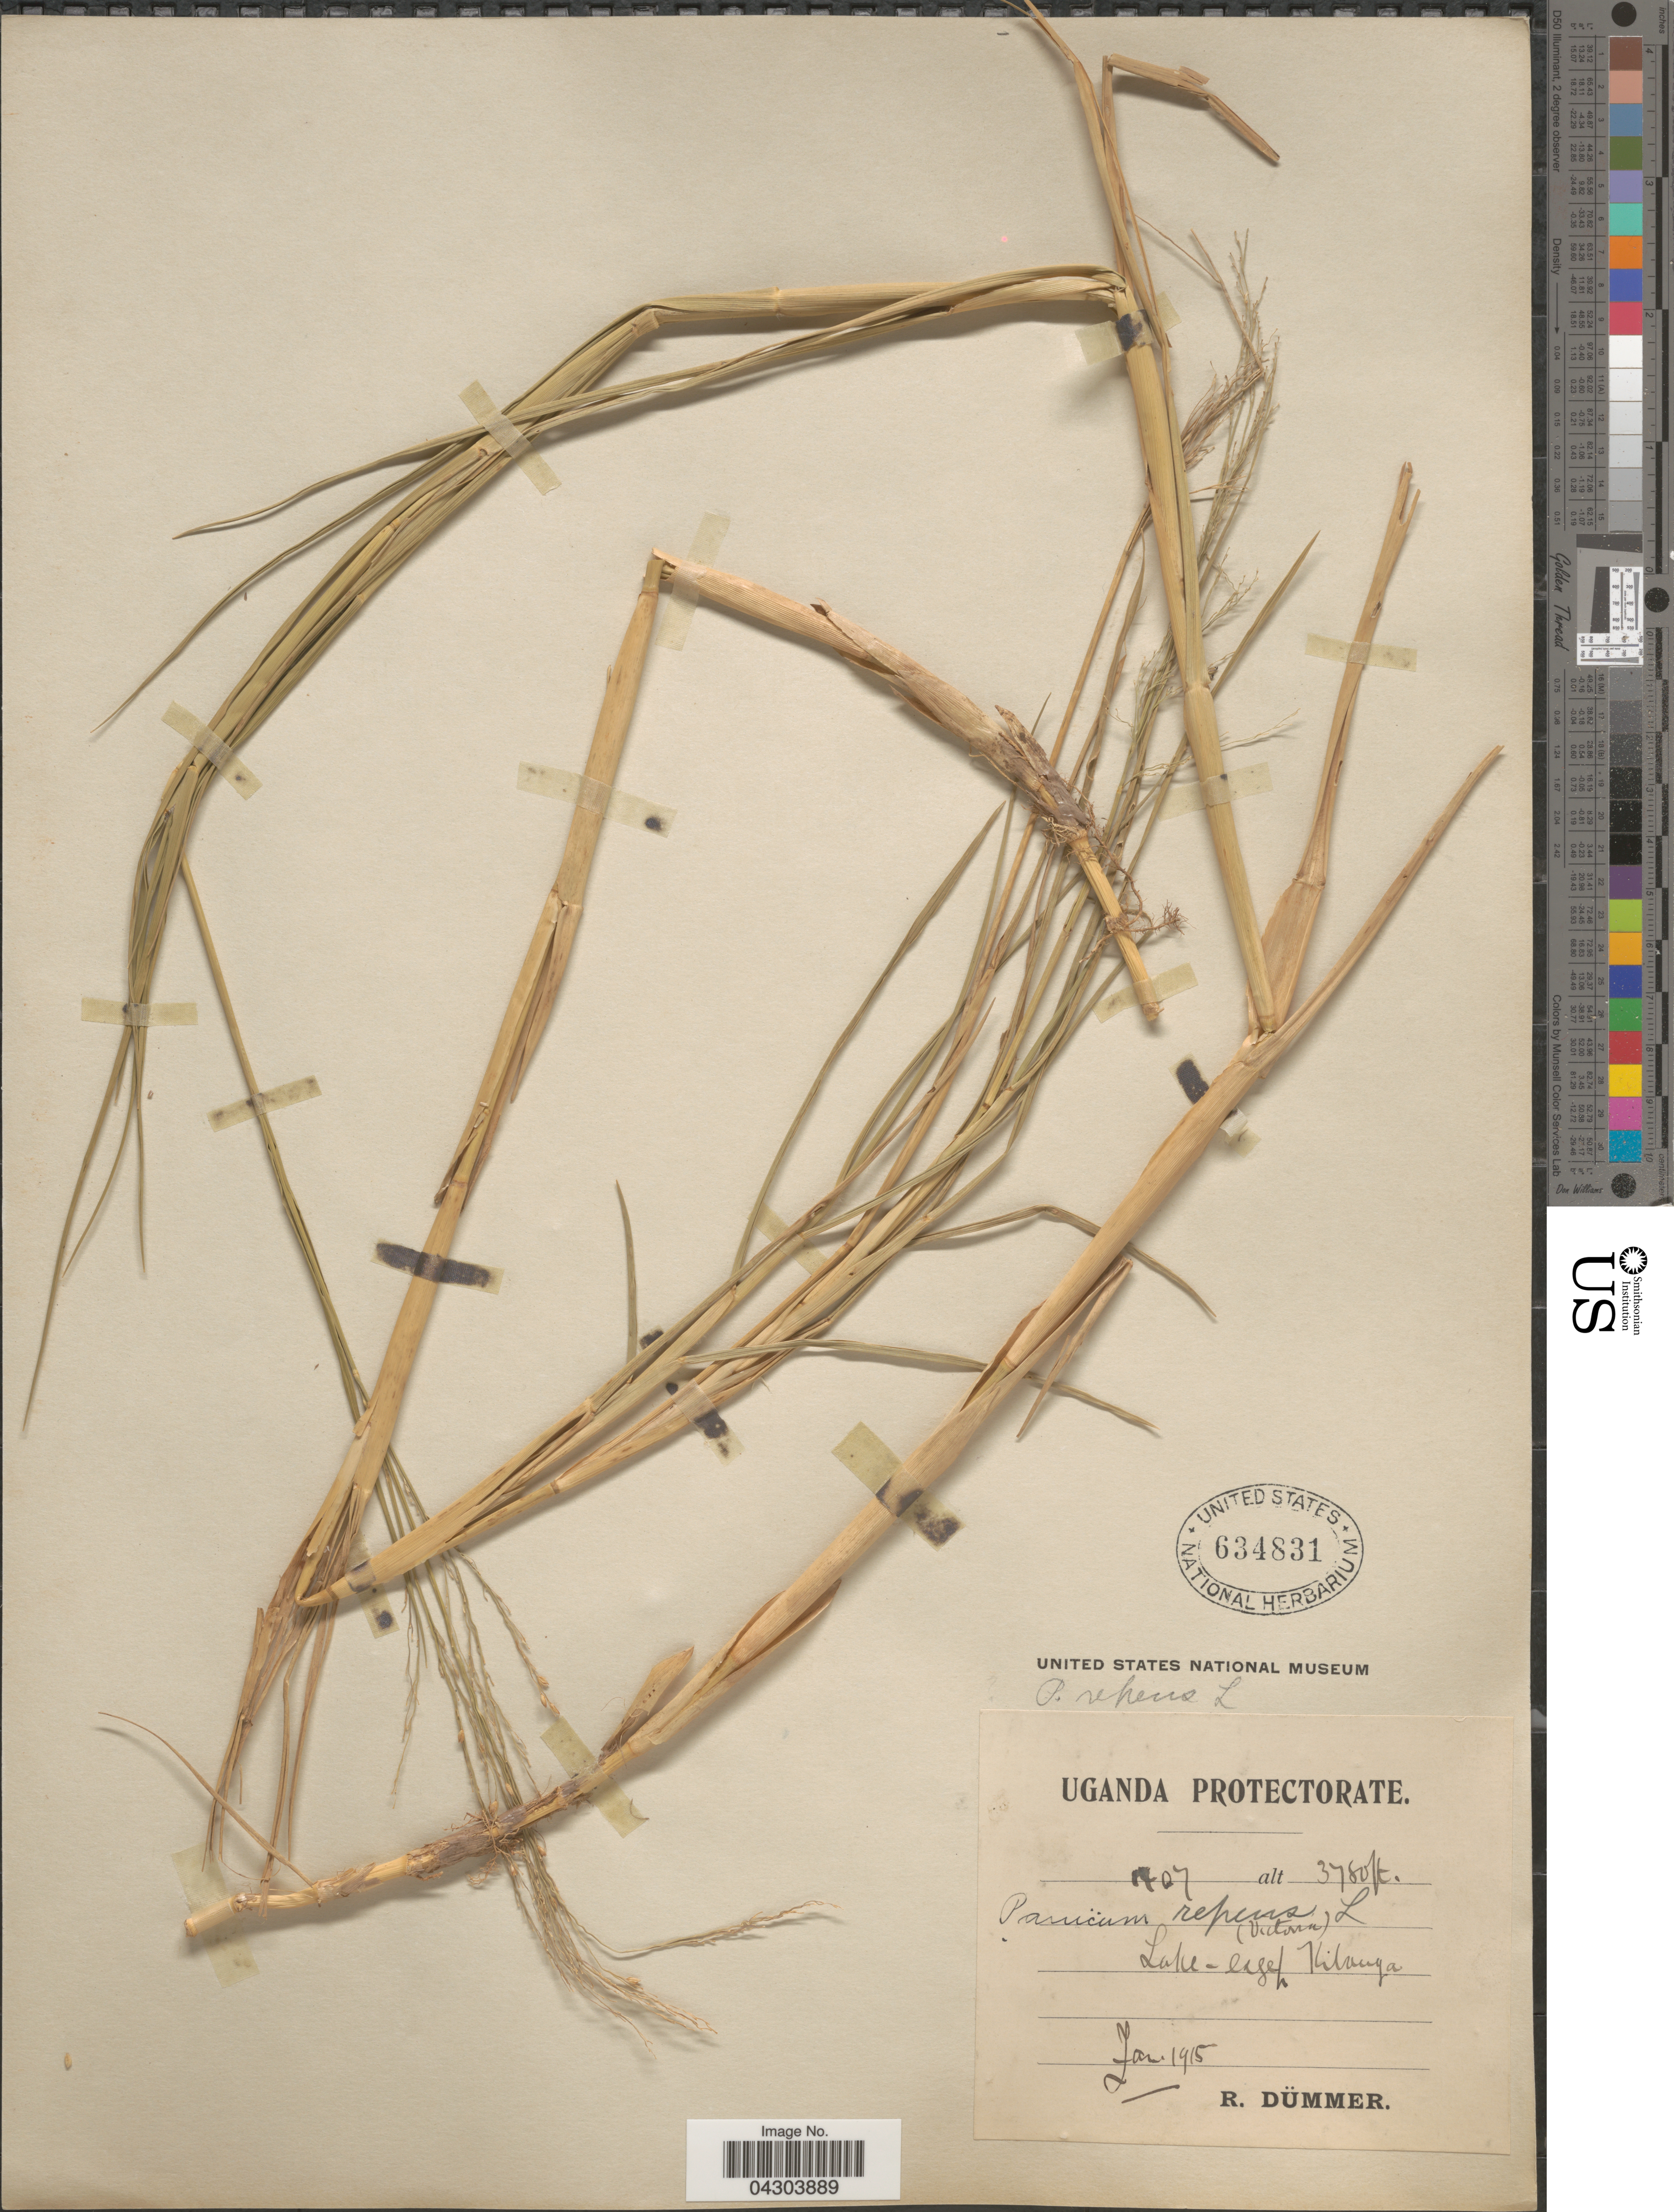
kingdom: Plantae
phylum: Tracheophyta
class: Liliopsida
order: Poales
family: Poaceae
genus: Panicum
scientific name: Panicum repens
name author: L.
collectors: R. Dümmer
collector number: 1407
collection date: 1915-01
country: Uganda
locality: Uganda Protectorate. Lake- edge Kilanga.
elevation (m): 1152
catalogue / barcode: US 634831